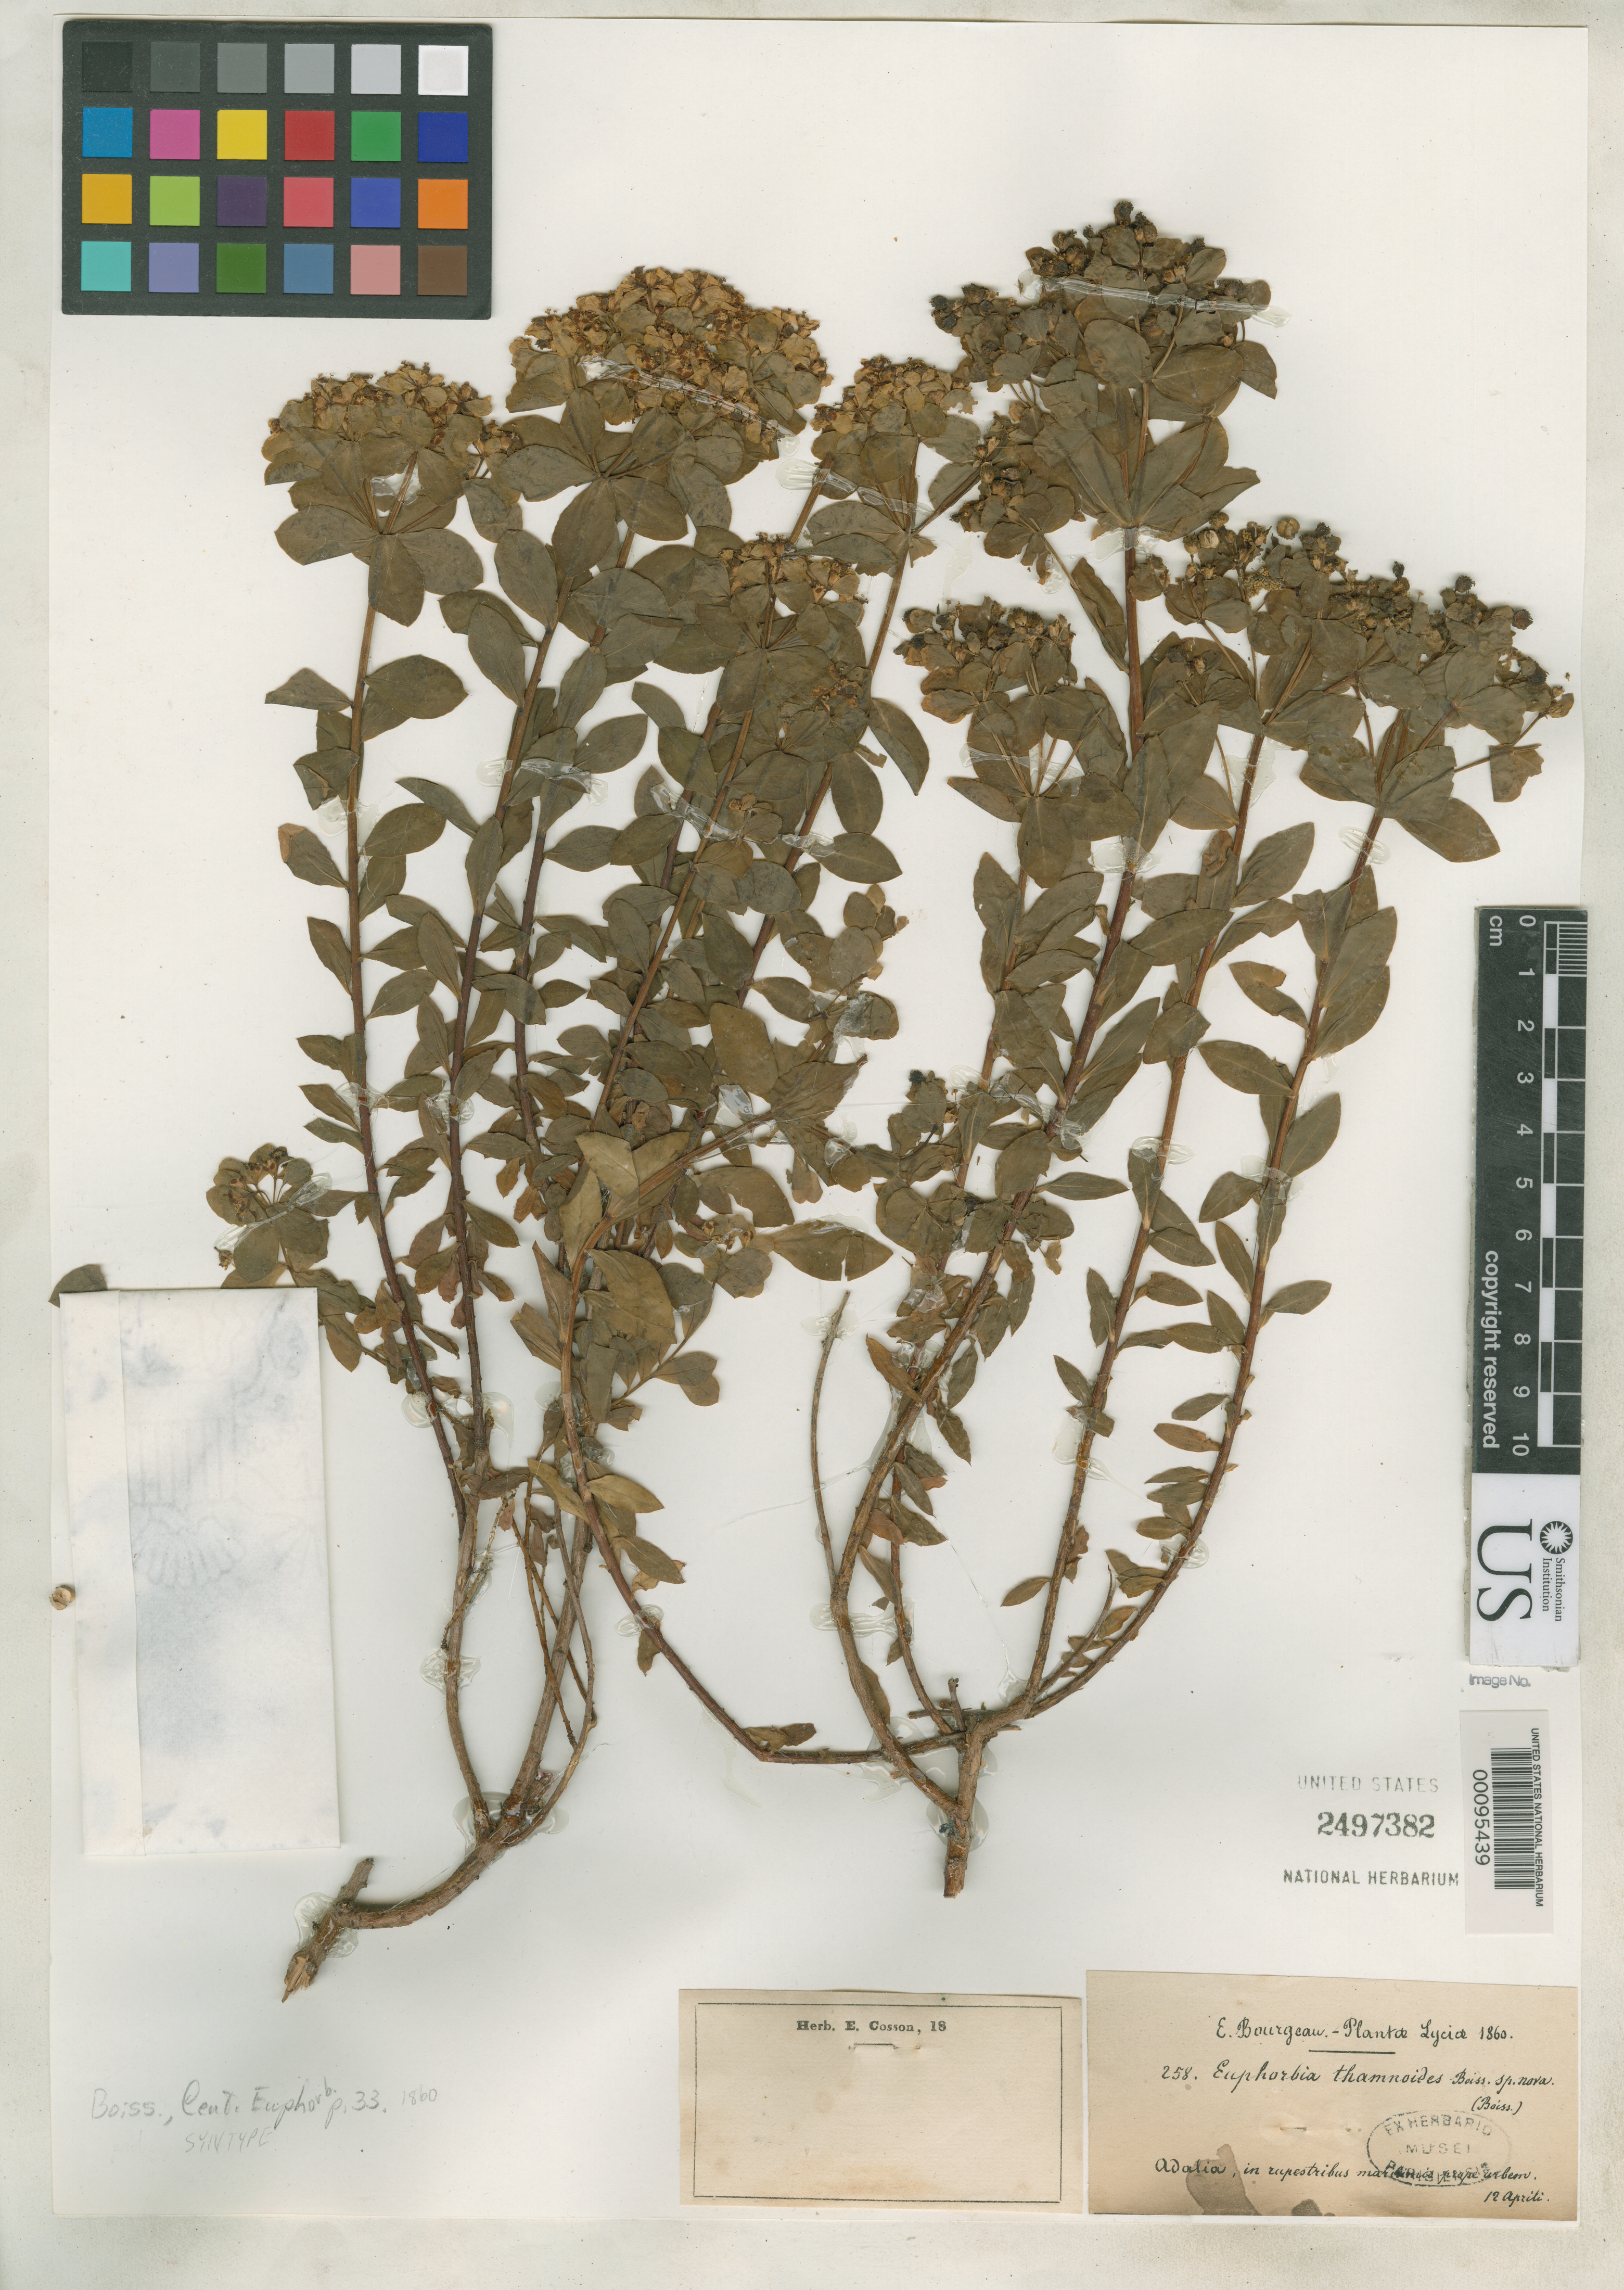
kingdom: Plantae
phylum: Tracheophyta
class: Magnoliopsida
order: Malpighiales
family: Euphorbiaceae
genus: Euphorbia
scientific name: Euphorbia thamnoides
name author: Boiss.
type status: Syntype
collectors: E. Bourgeau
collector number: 258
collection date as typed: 12 Apr 1860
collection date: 1860-04-12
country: Turkey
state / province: Antalya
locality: Lycia, Adalia.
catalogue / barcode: US 2497382